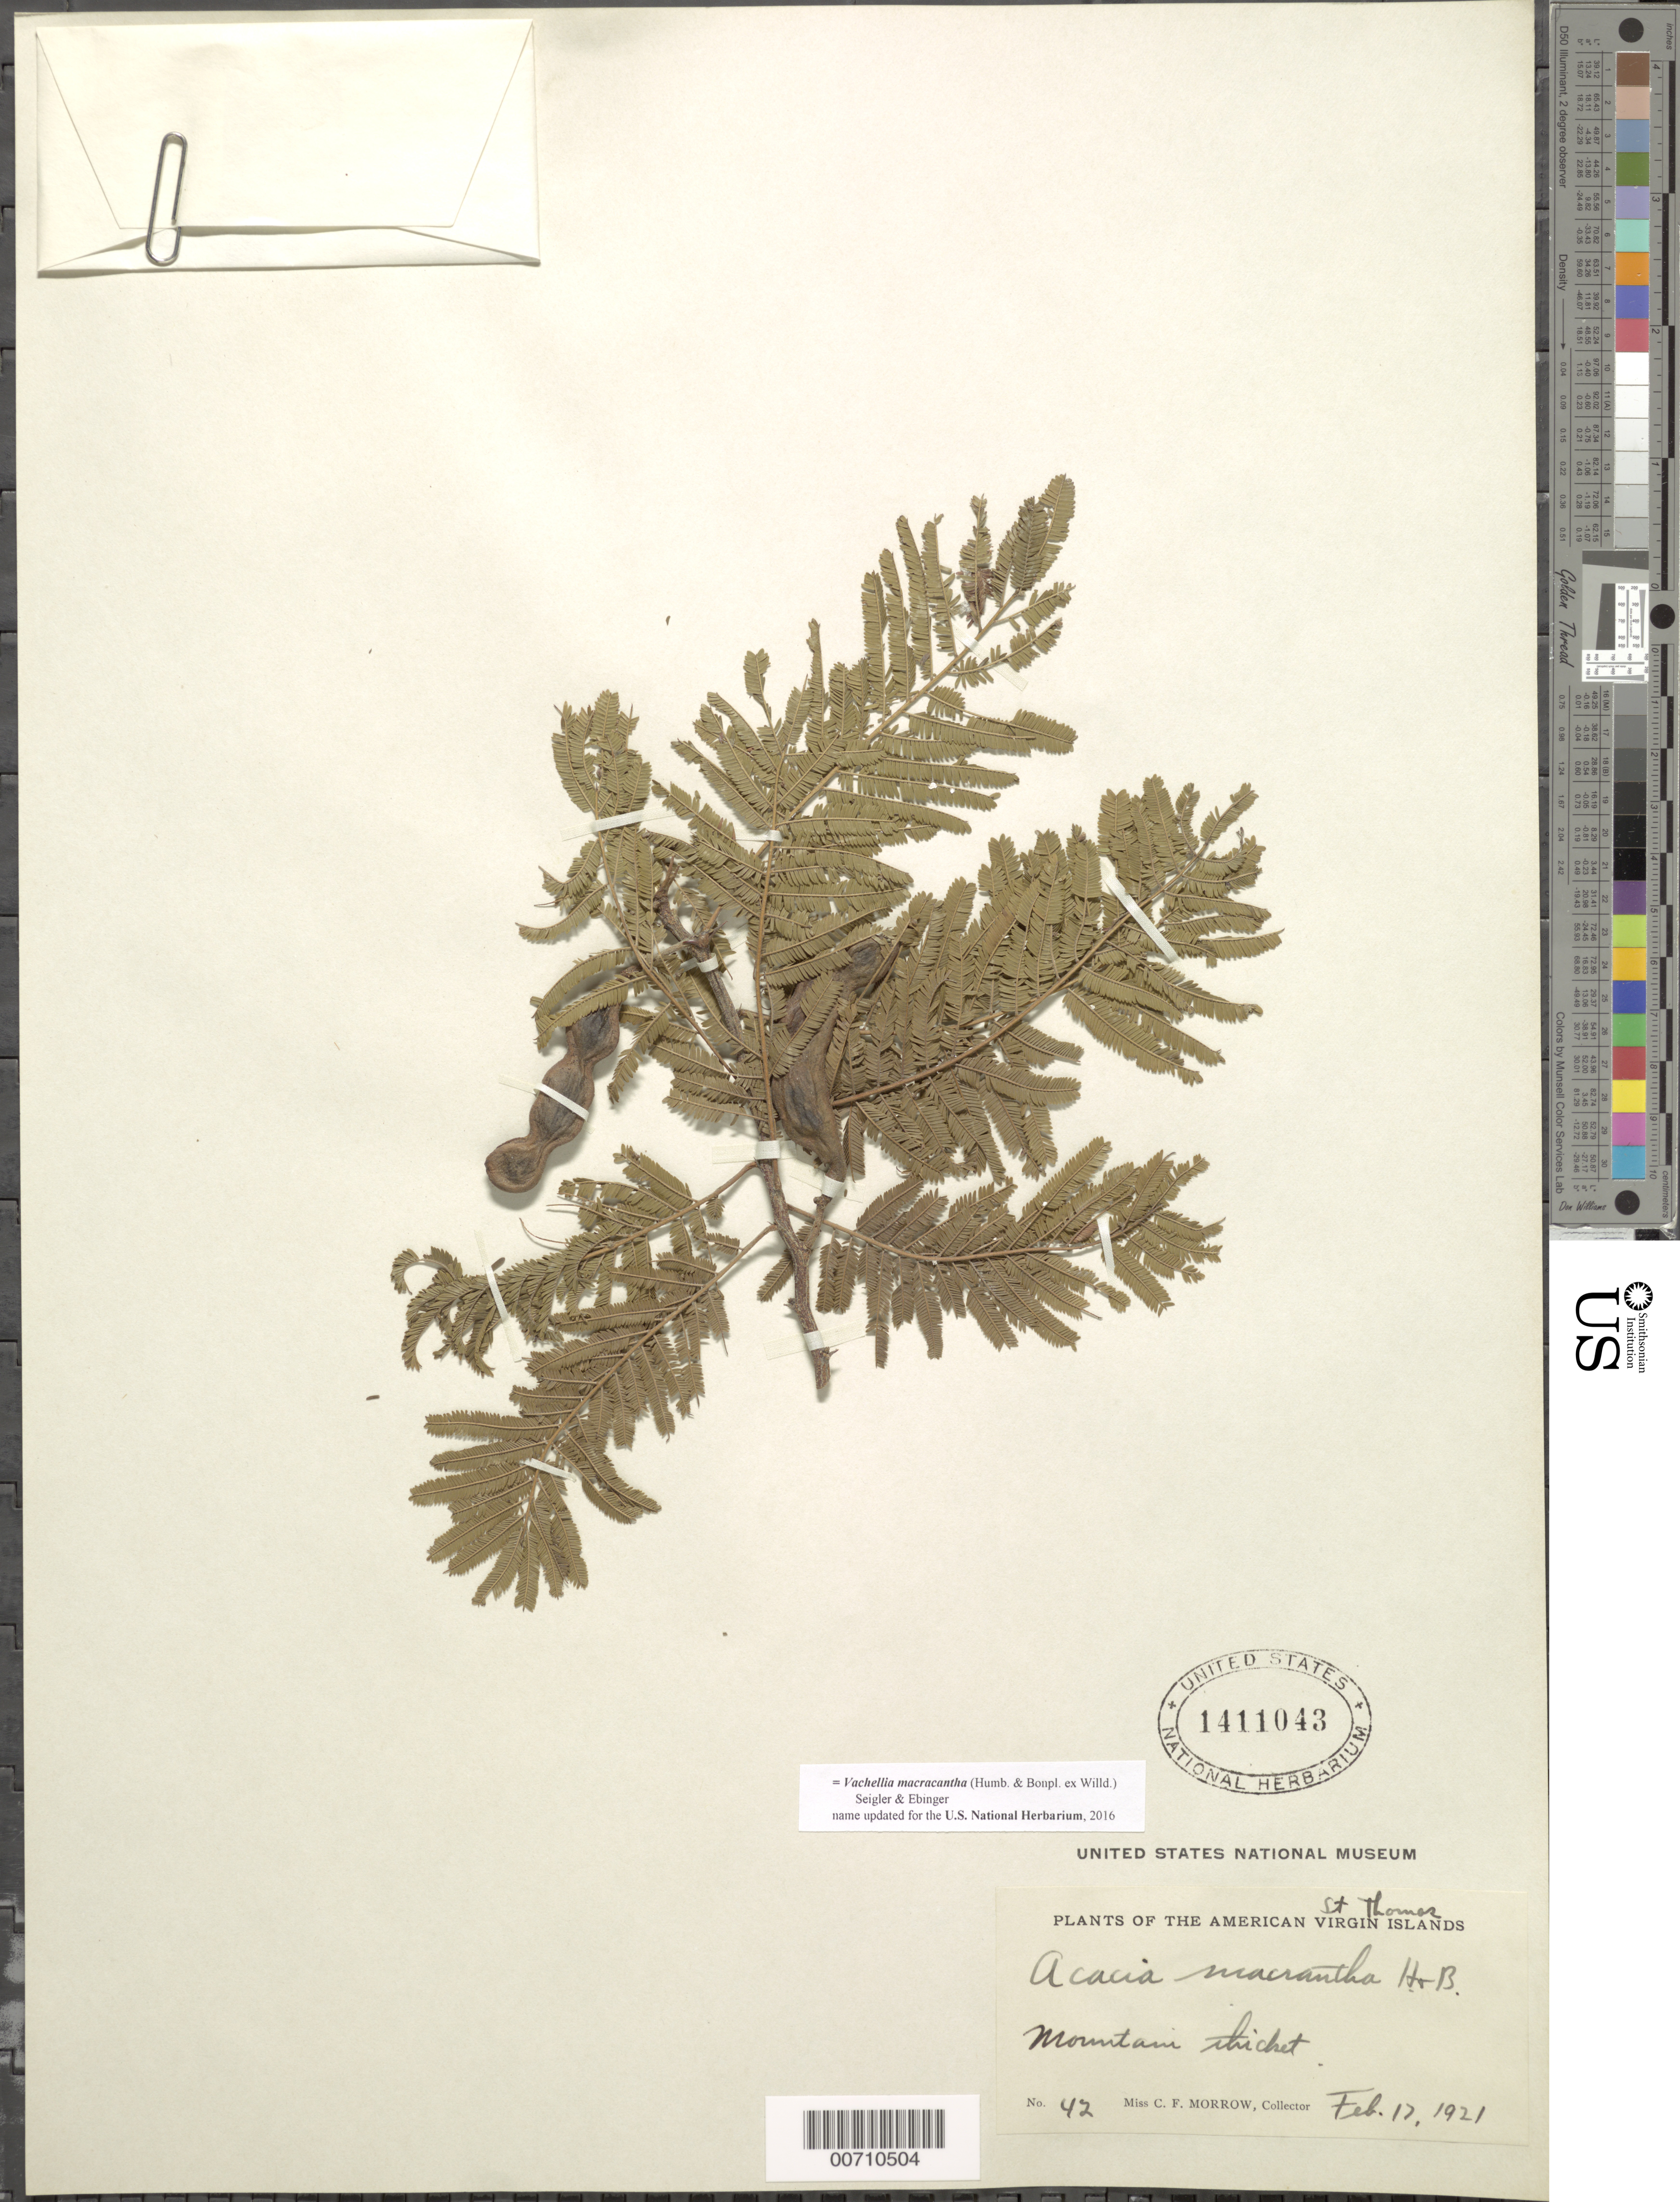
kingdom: Plantae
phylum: Tracheophyta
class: Magnoliopsida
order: Fabales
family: Fabaceae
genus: Vachellia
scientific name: Vachellia macracantha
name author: (Humb. & Bonpl. ex Willd.) Seigler & Ebinger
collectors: C. Morrow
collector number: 42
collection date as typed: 17 Feb 1921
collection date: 1921-02-17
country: U.S. Virgin Islands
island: St. Thomas Island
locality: Mountain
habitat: Thicket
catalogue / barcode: US 1411043